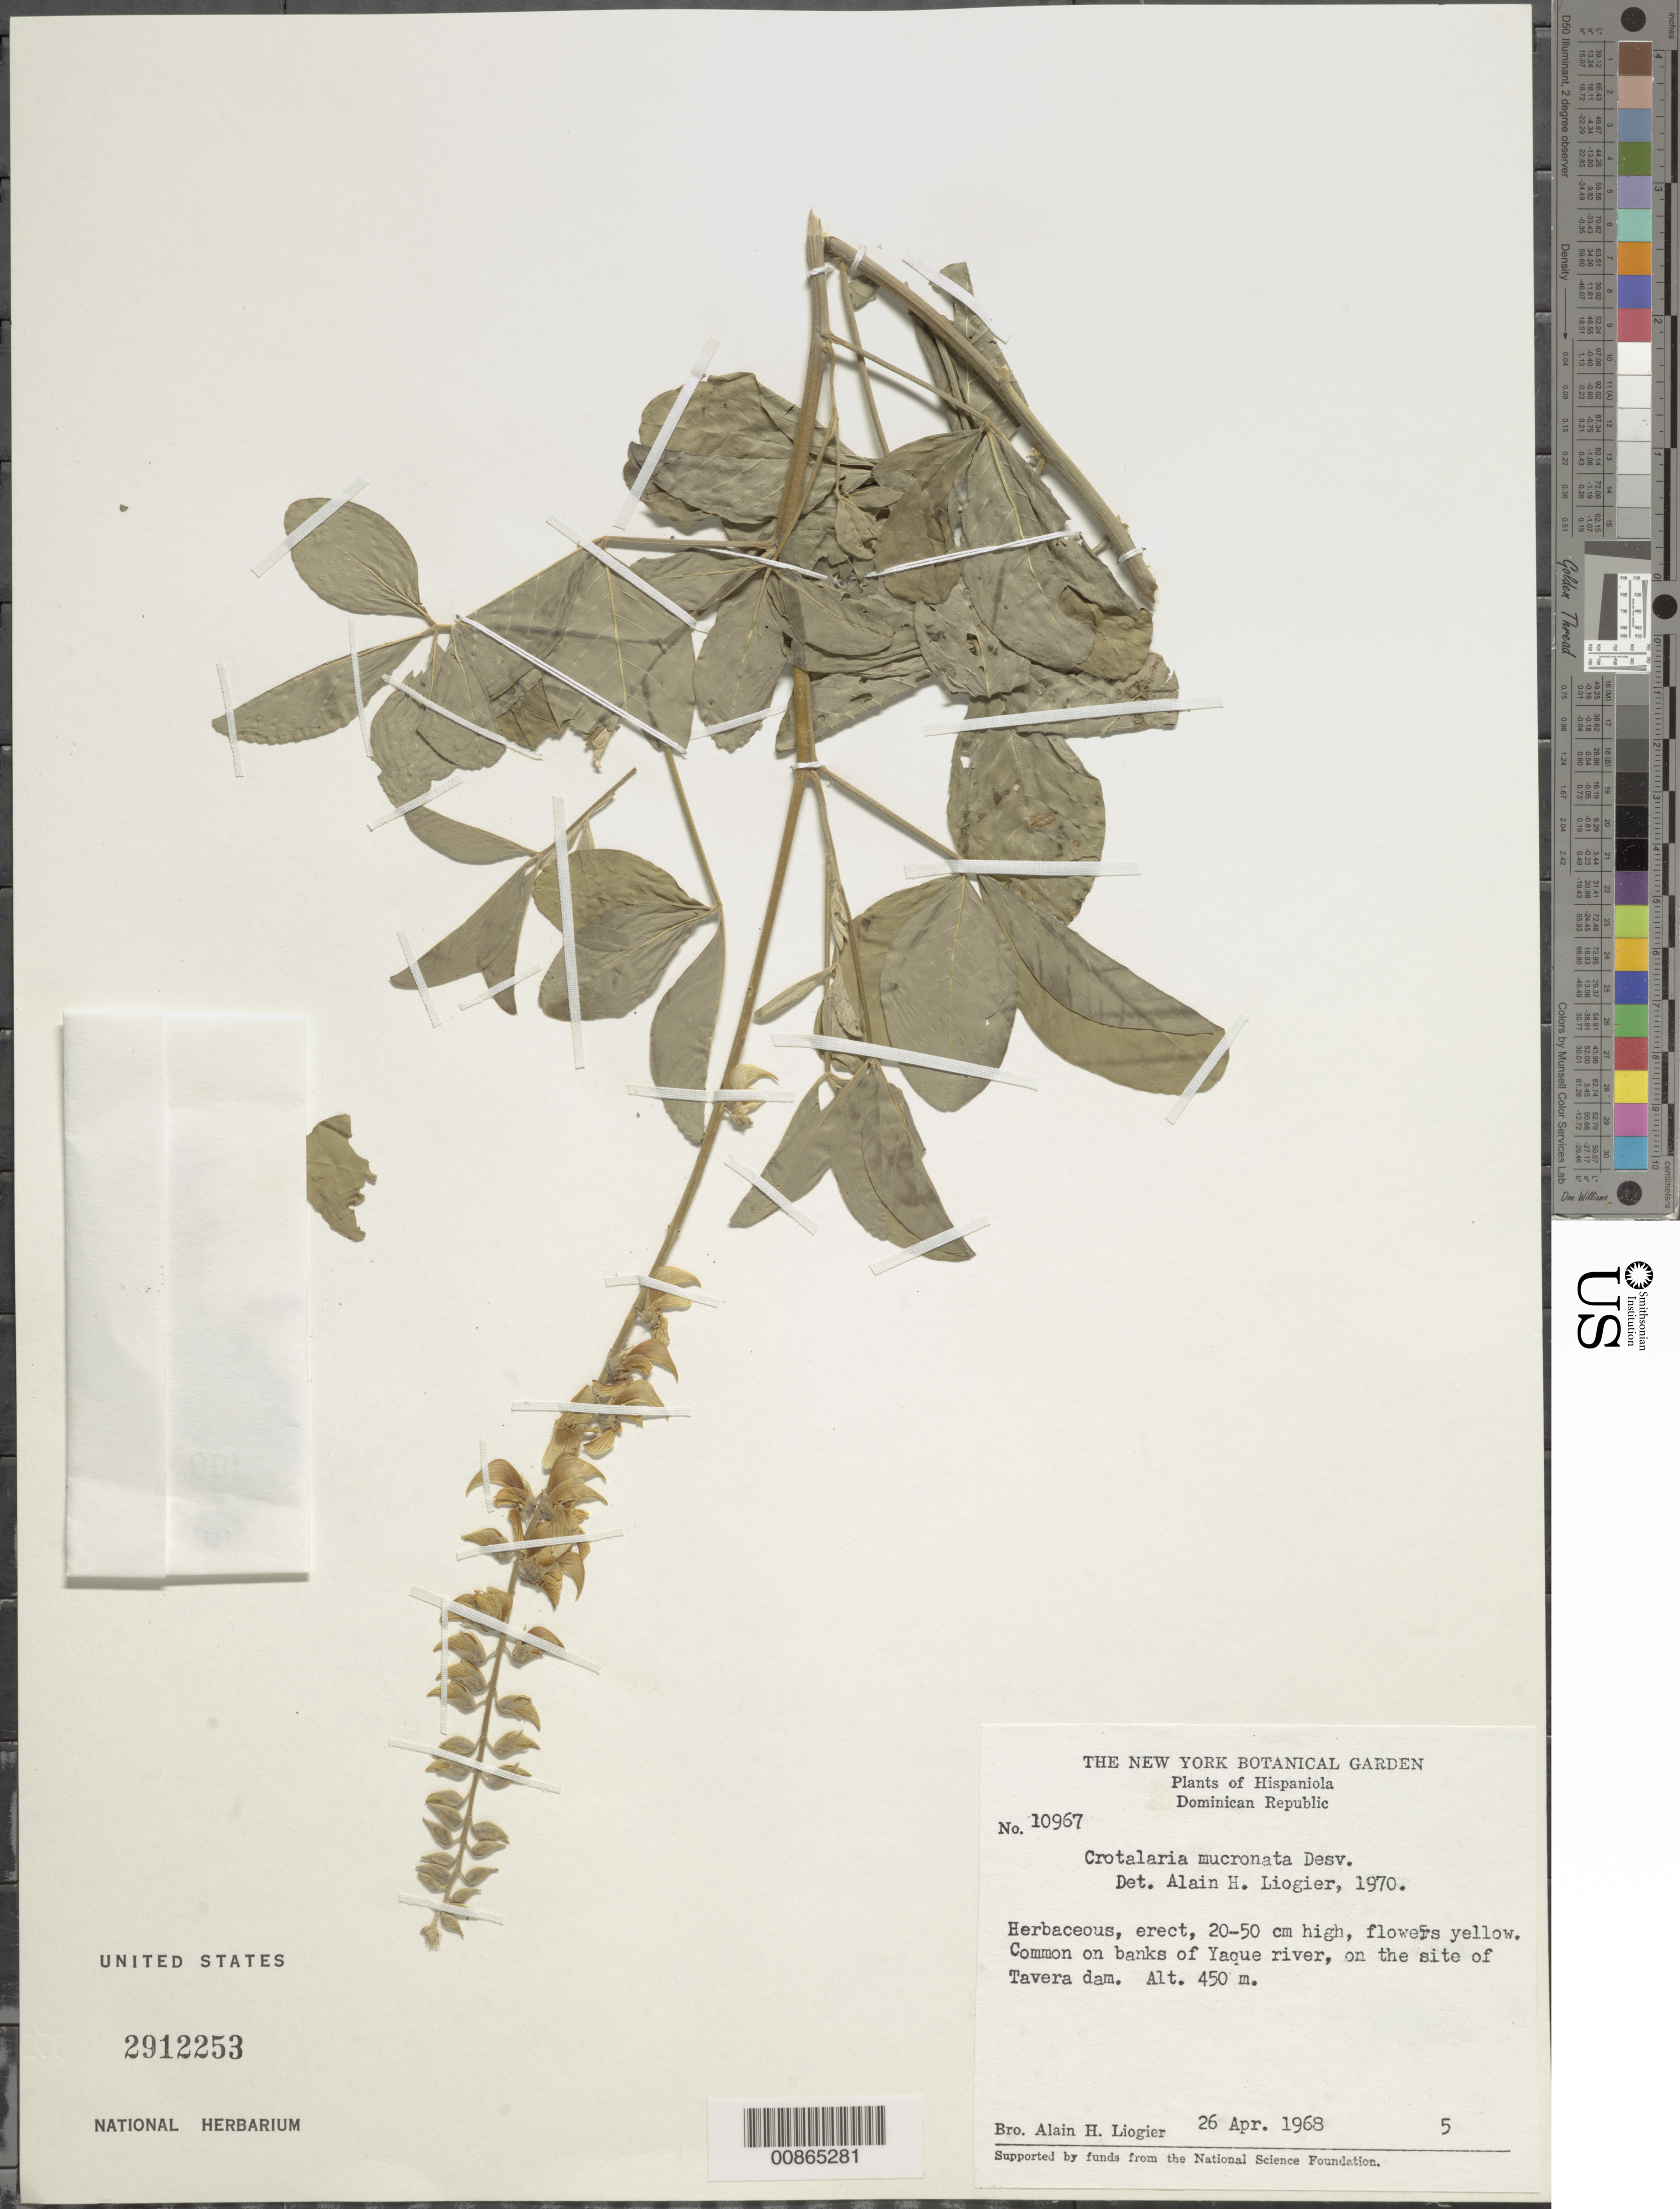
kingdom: Plantae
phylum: Tracheophyta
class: Magnoliopsida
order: Fabales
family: Fabaceae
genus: Crotalaria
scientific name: Crotalaria mucronata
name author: Desv.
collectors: A. H. Liogier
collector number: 10967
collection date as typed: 26 Apr 1968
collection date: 1968-04-26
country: Dominican Republic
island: Hispaniola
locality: On the site of Tavera dam.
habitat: Common on banks of Yaque river.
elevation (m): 450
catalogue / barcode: US 2912253